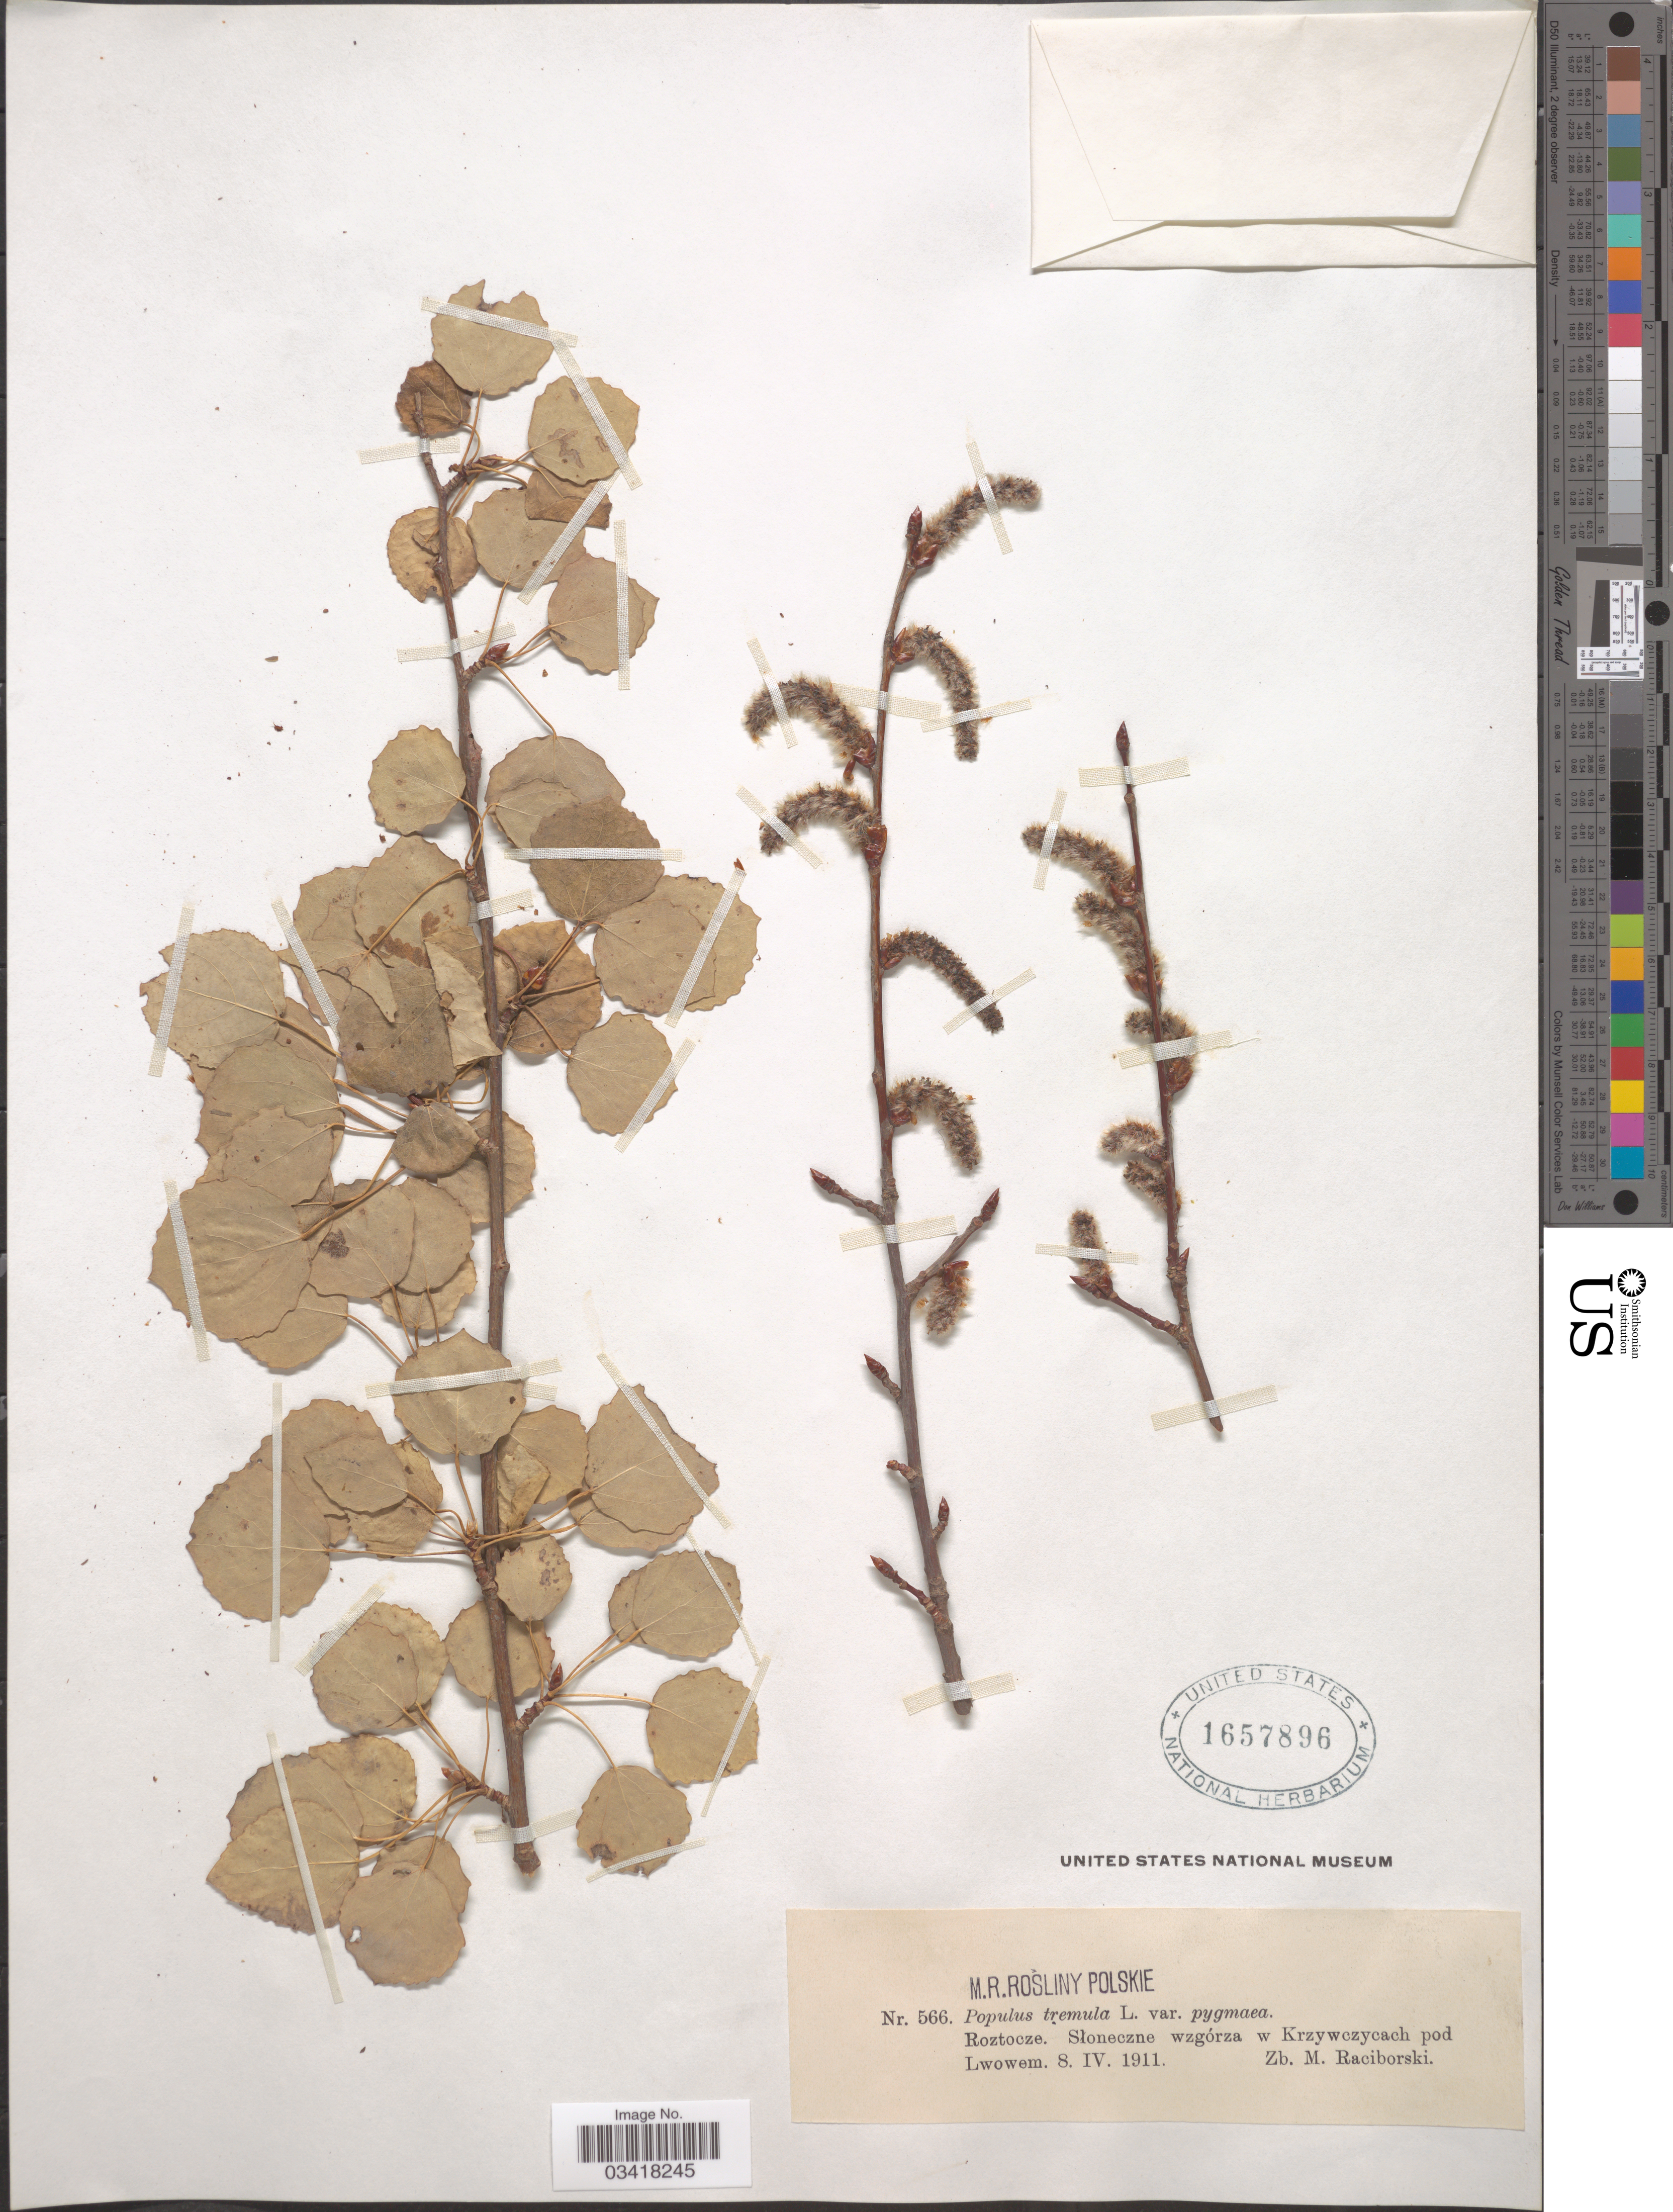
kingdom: Plantae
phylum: Tracheophyta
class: Magnoliopsida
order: Malpighiales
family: Salicaceae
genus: Populus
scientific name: Populus tremula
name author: L.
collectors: Z. Raciborski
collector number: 566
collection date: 1911-04-08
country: Poland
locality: Roztocze. Stoneczne wzgórza w Krzywczycach pod Lwowem.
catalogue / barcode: US 1657896